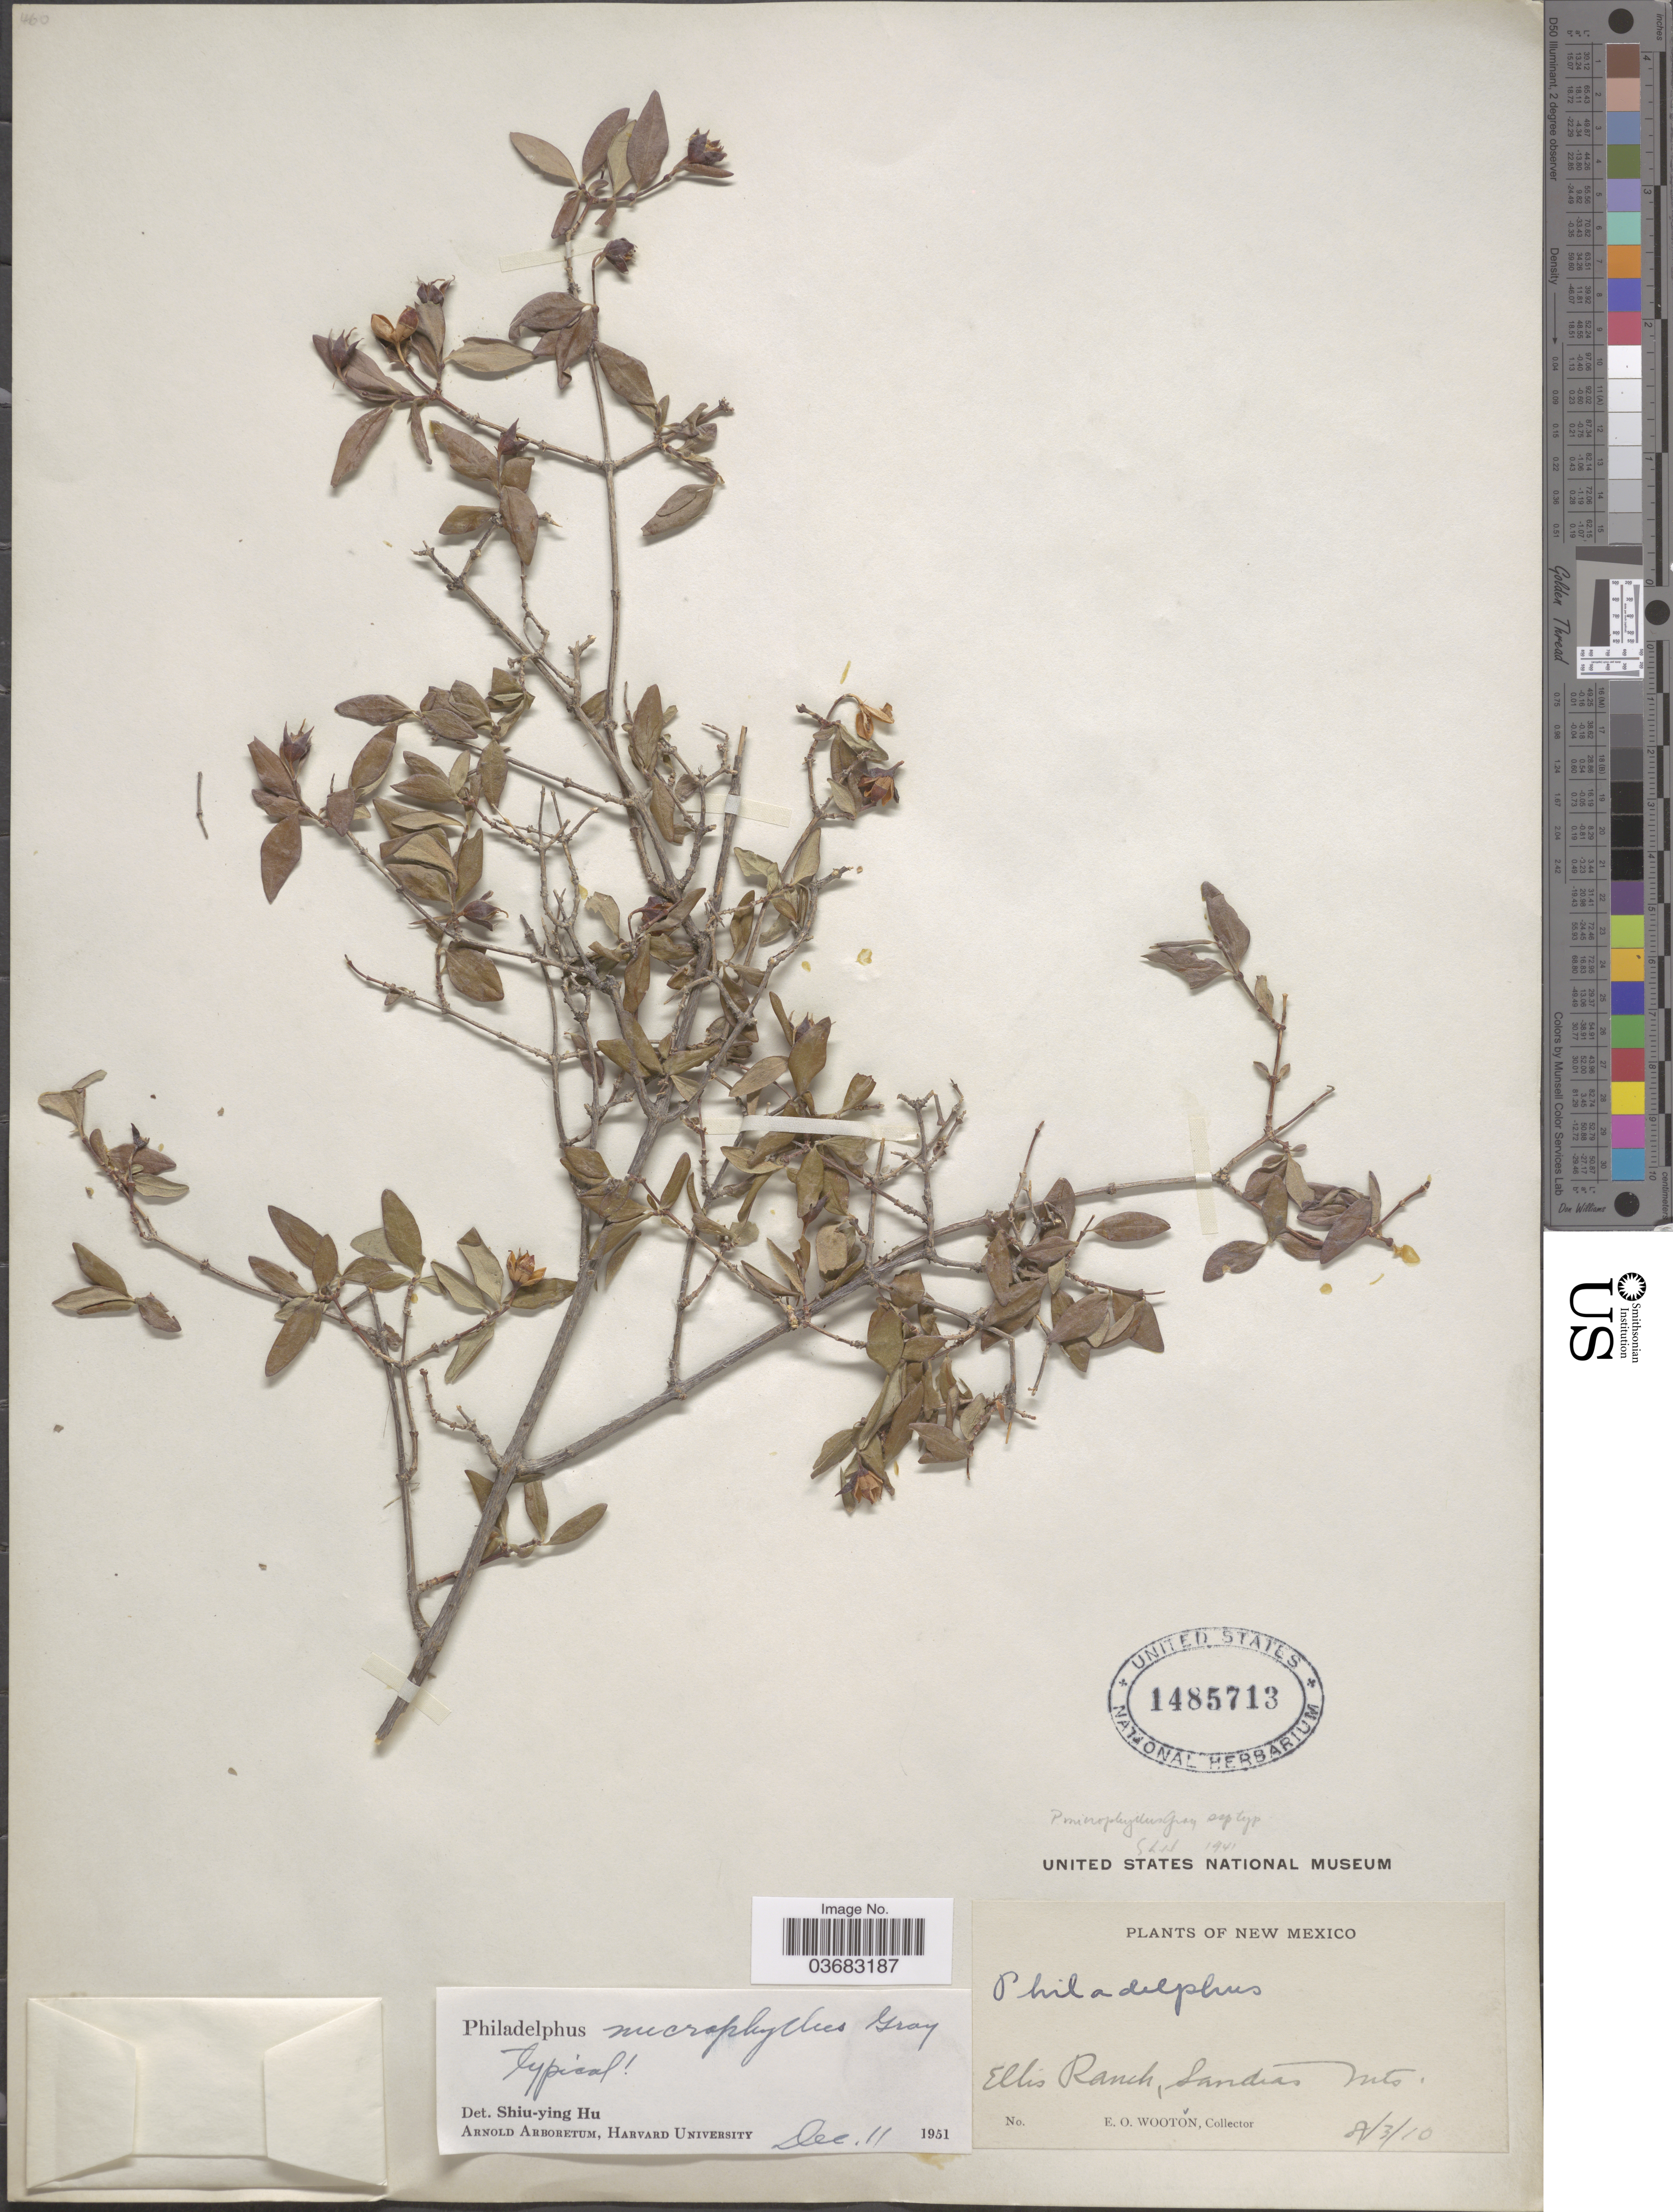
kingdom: Plantae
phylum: Tracheophyta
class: Magnoliopsida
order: Cornales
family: Hydrangeaceae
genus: Philadelphus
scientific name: Philadelphus microphyllus var. microphyllus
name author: A. Gray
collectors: E. O. Wooton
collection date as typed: Transcribed d/m/y: 3/8/10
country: United States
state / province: New Mexico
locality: Ellis Ranch, Sandias Mts.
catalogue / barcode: US 1485713